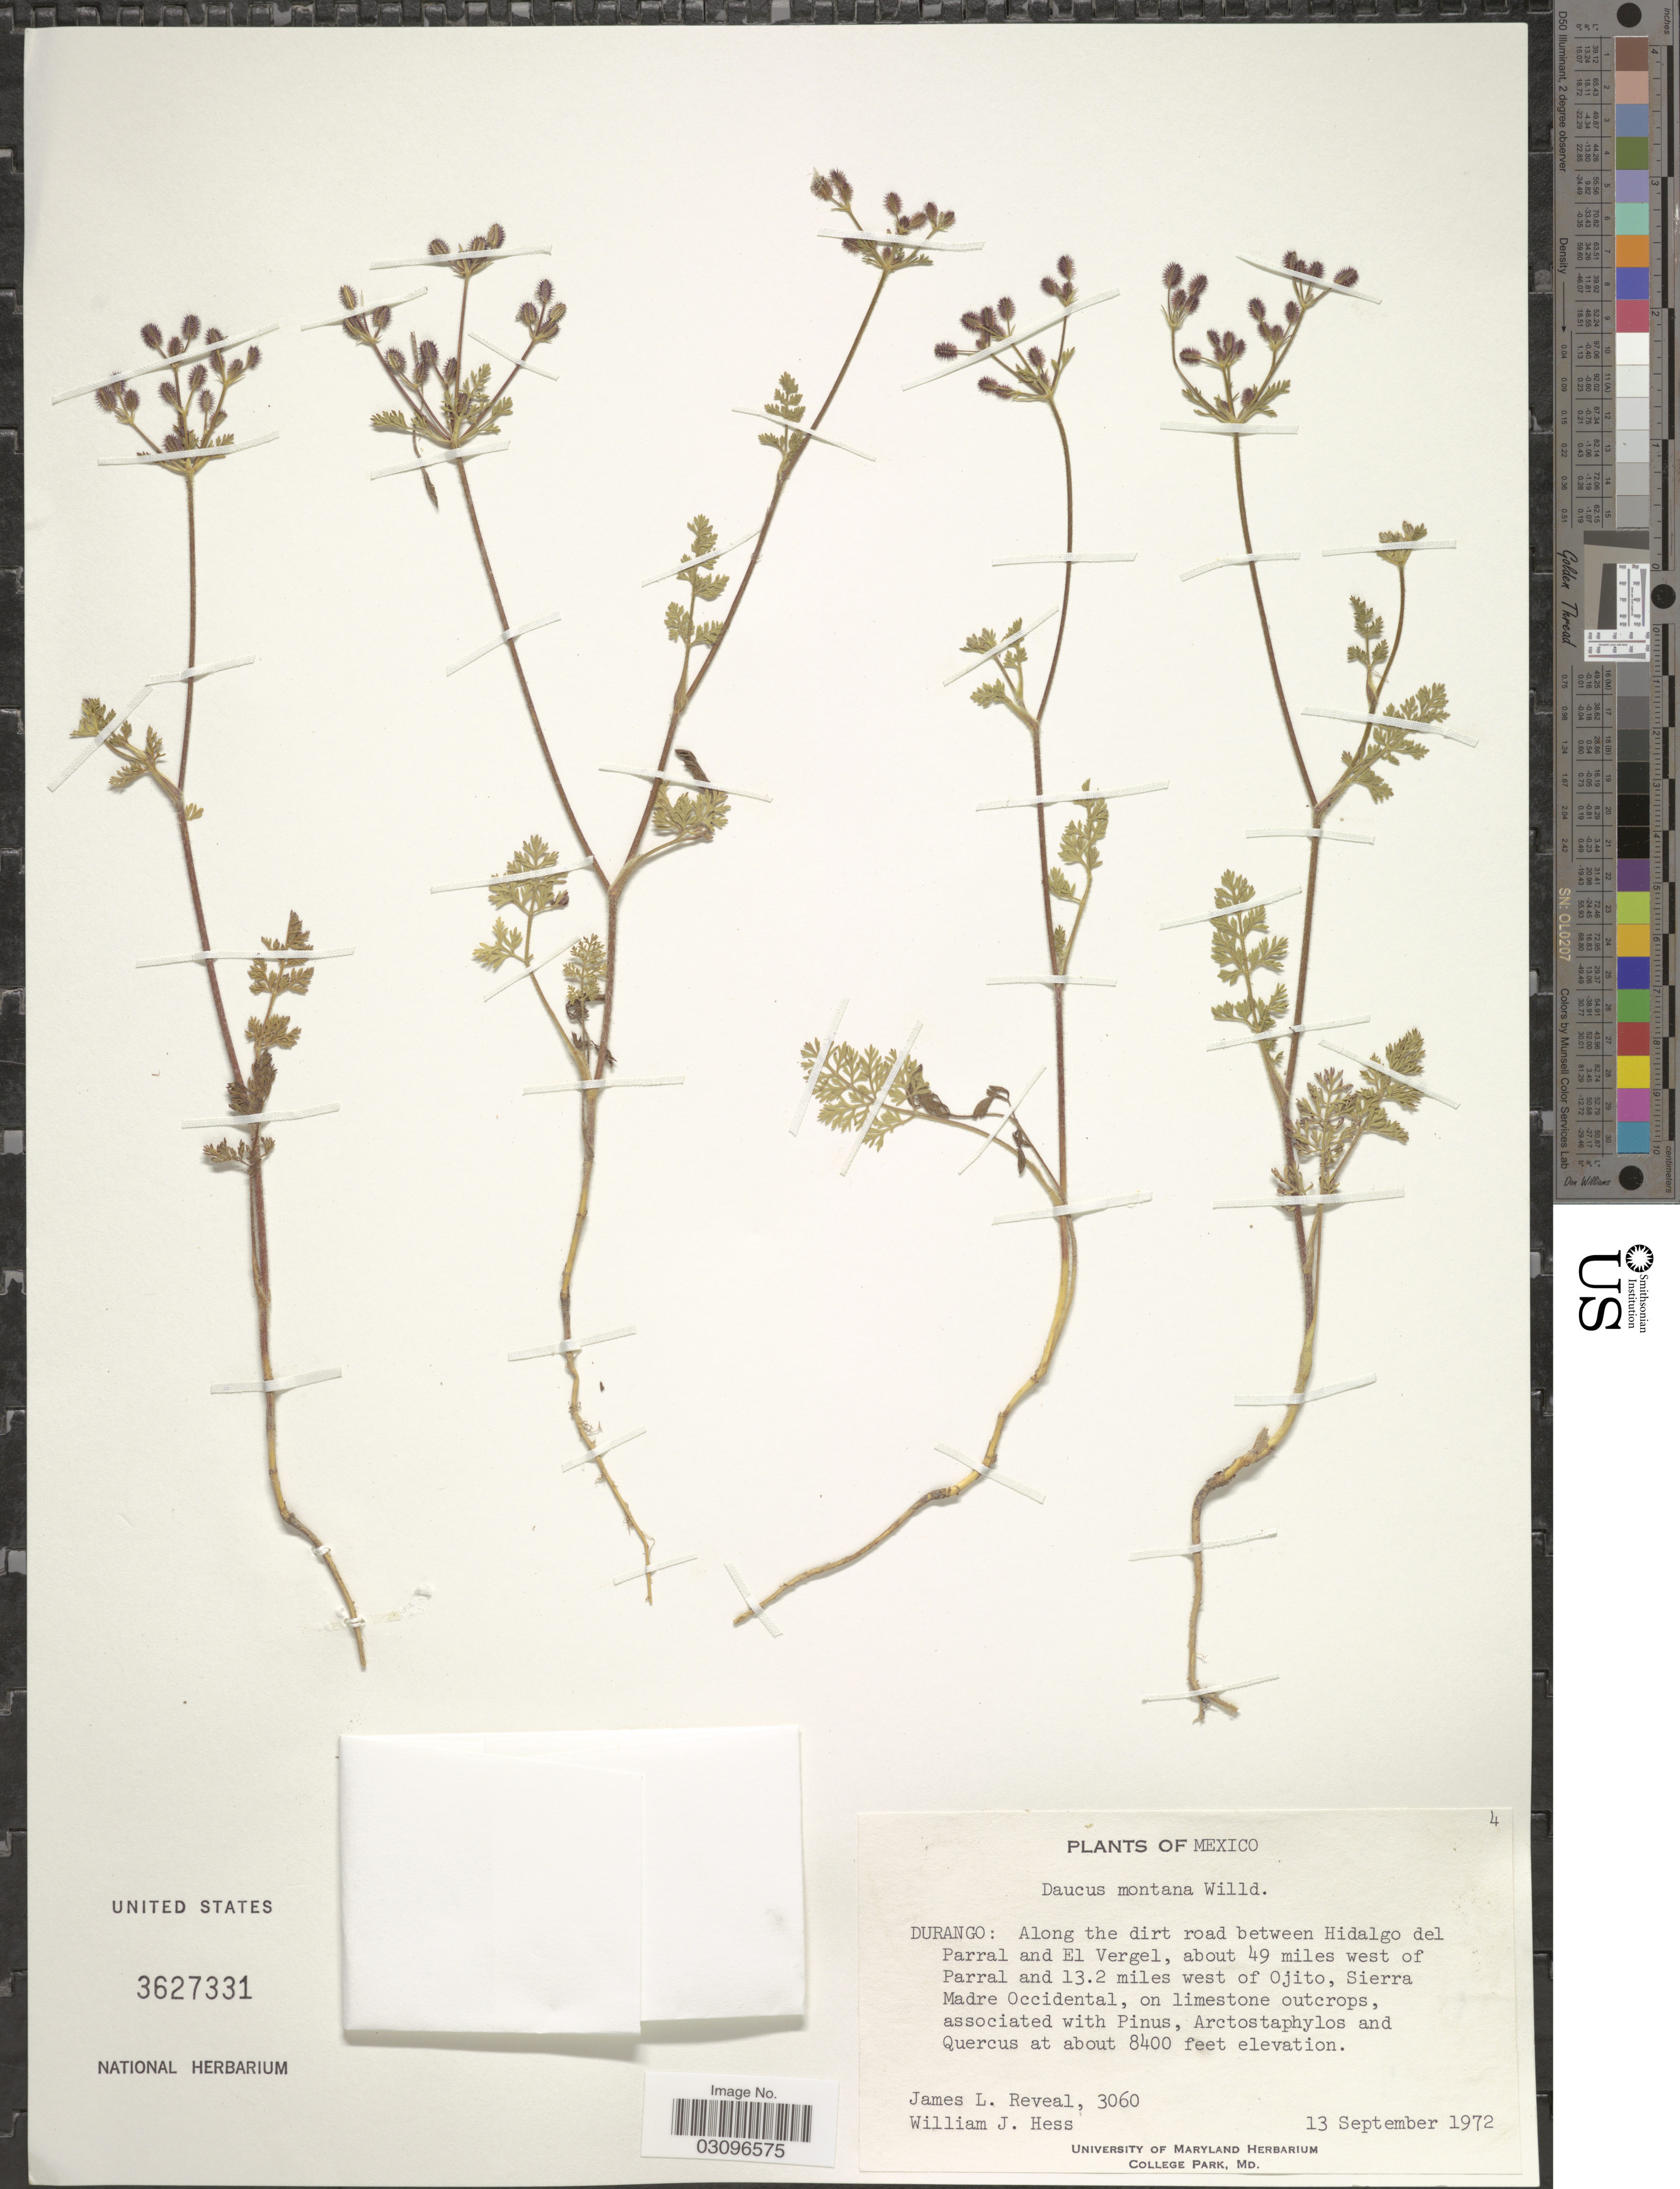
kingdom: Plantae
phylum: Tracheophyta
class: Magnoliopsida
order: Apiales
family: Apiaceae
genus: Daucus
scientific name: Daucus montanus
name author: Humb. & Bonpl. ex Spreng.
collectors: J. L. Reveal & W. Hess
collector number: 3060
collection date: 1972-09-13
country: Mexico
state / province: Durango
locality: Along the dirt road between Hidalgo del Parral and El Vergel, about 49 miles west of Parral and 13.2 miles west of Ojito, Sierra Madre Occidental.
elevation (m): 2560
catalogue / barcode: US 3627331